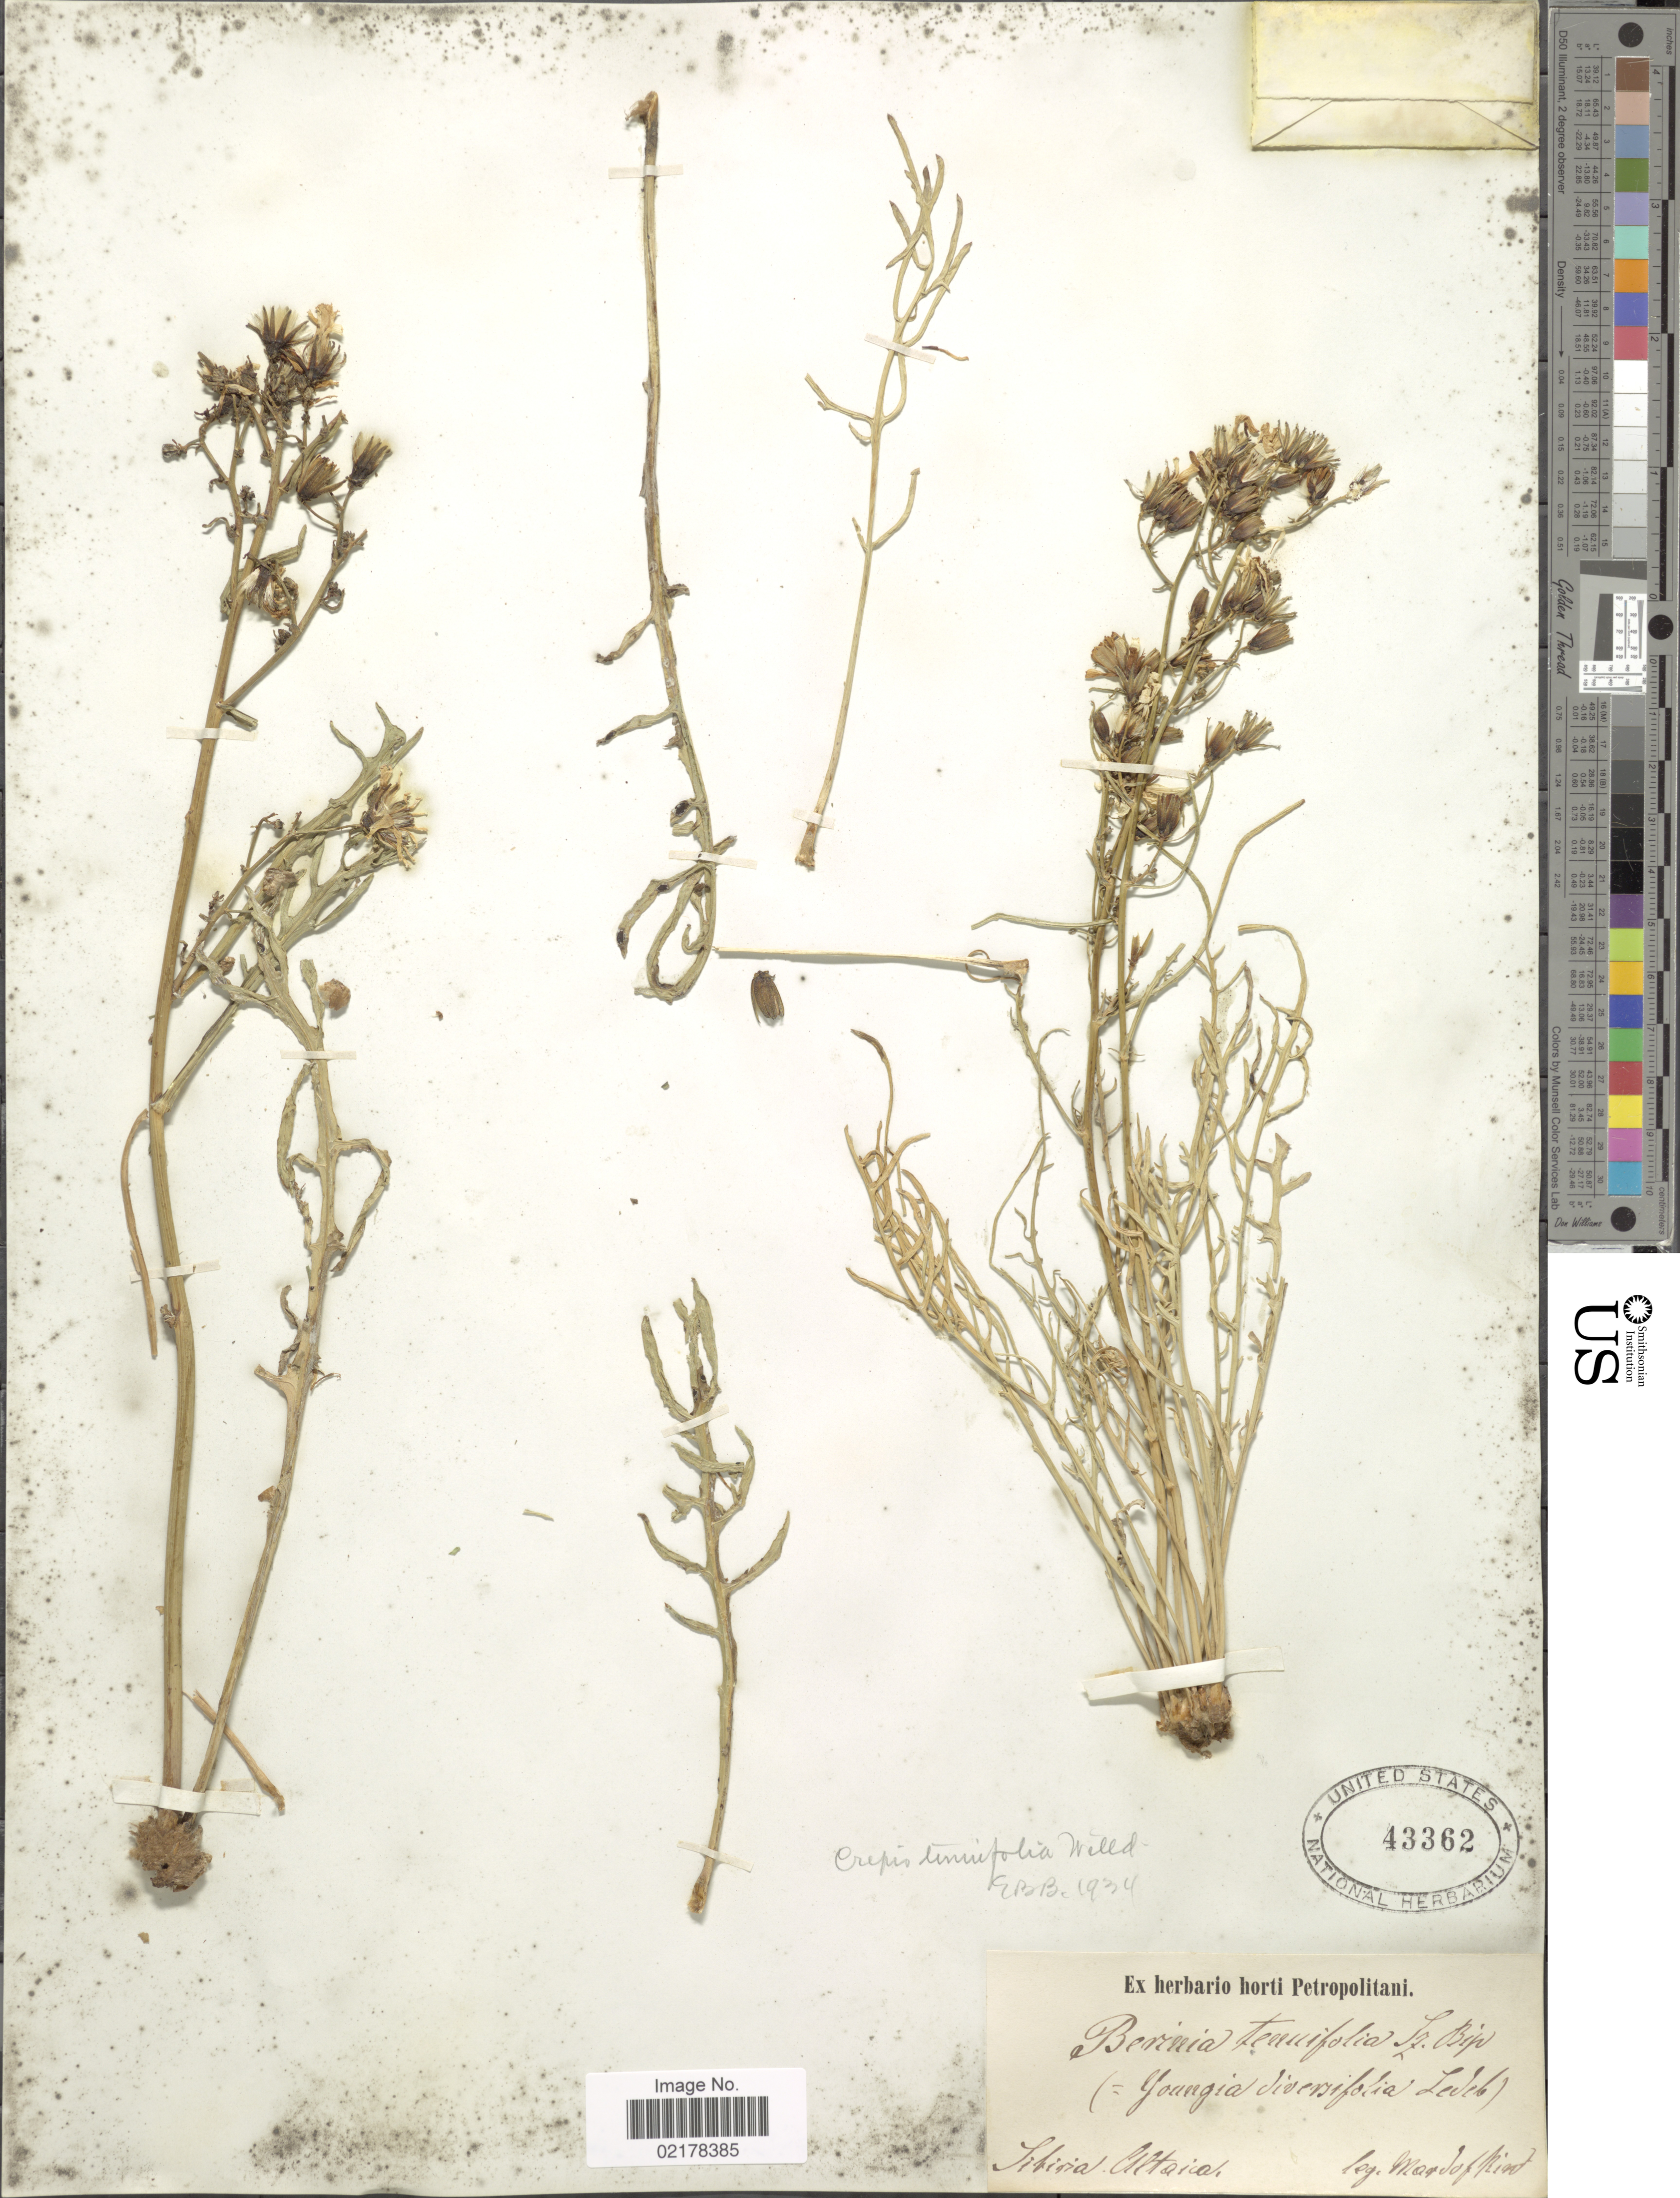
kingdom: Plantae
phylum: Tracheophyta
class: Magnoliopsida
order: Asterales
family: Asteraceae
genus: Crepidifolium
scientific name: Crepidifolium tenuifolium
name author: (Willd.) Sennikov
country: Russian Federation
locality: Siberia, Altaica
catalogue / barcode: US 43362